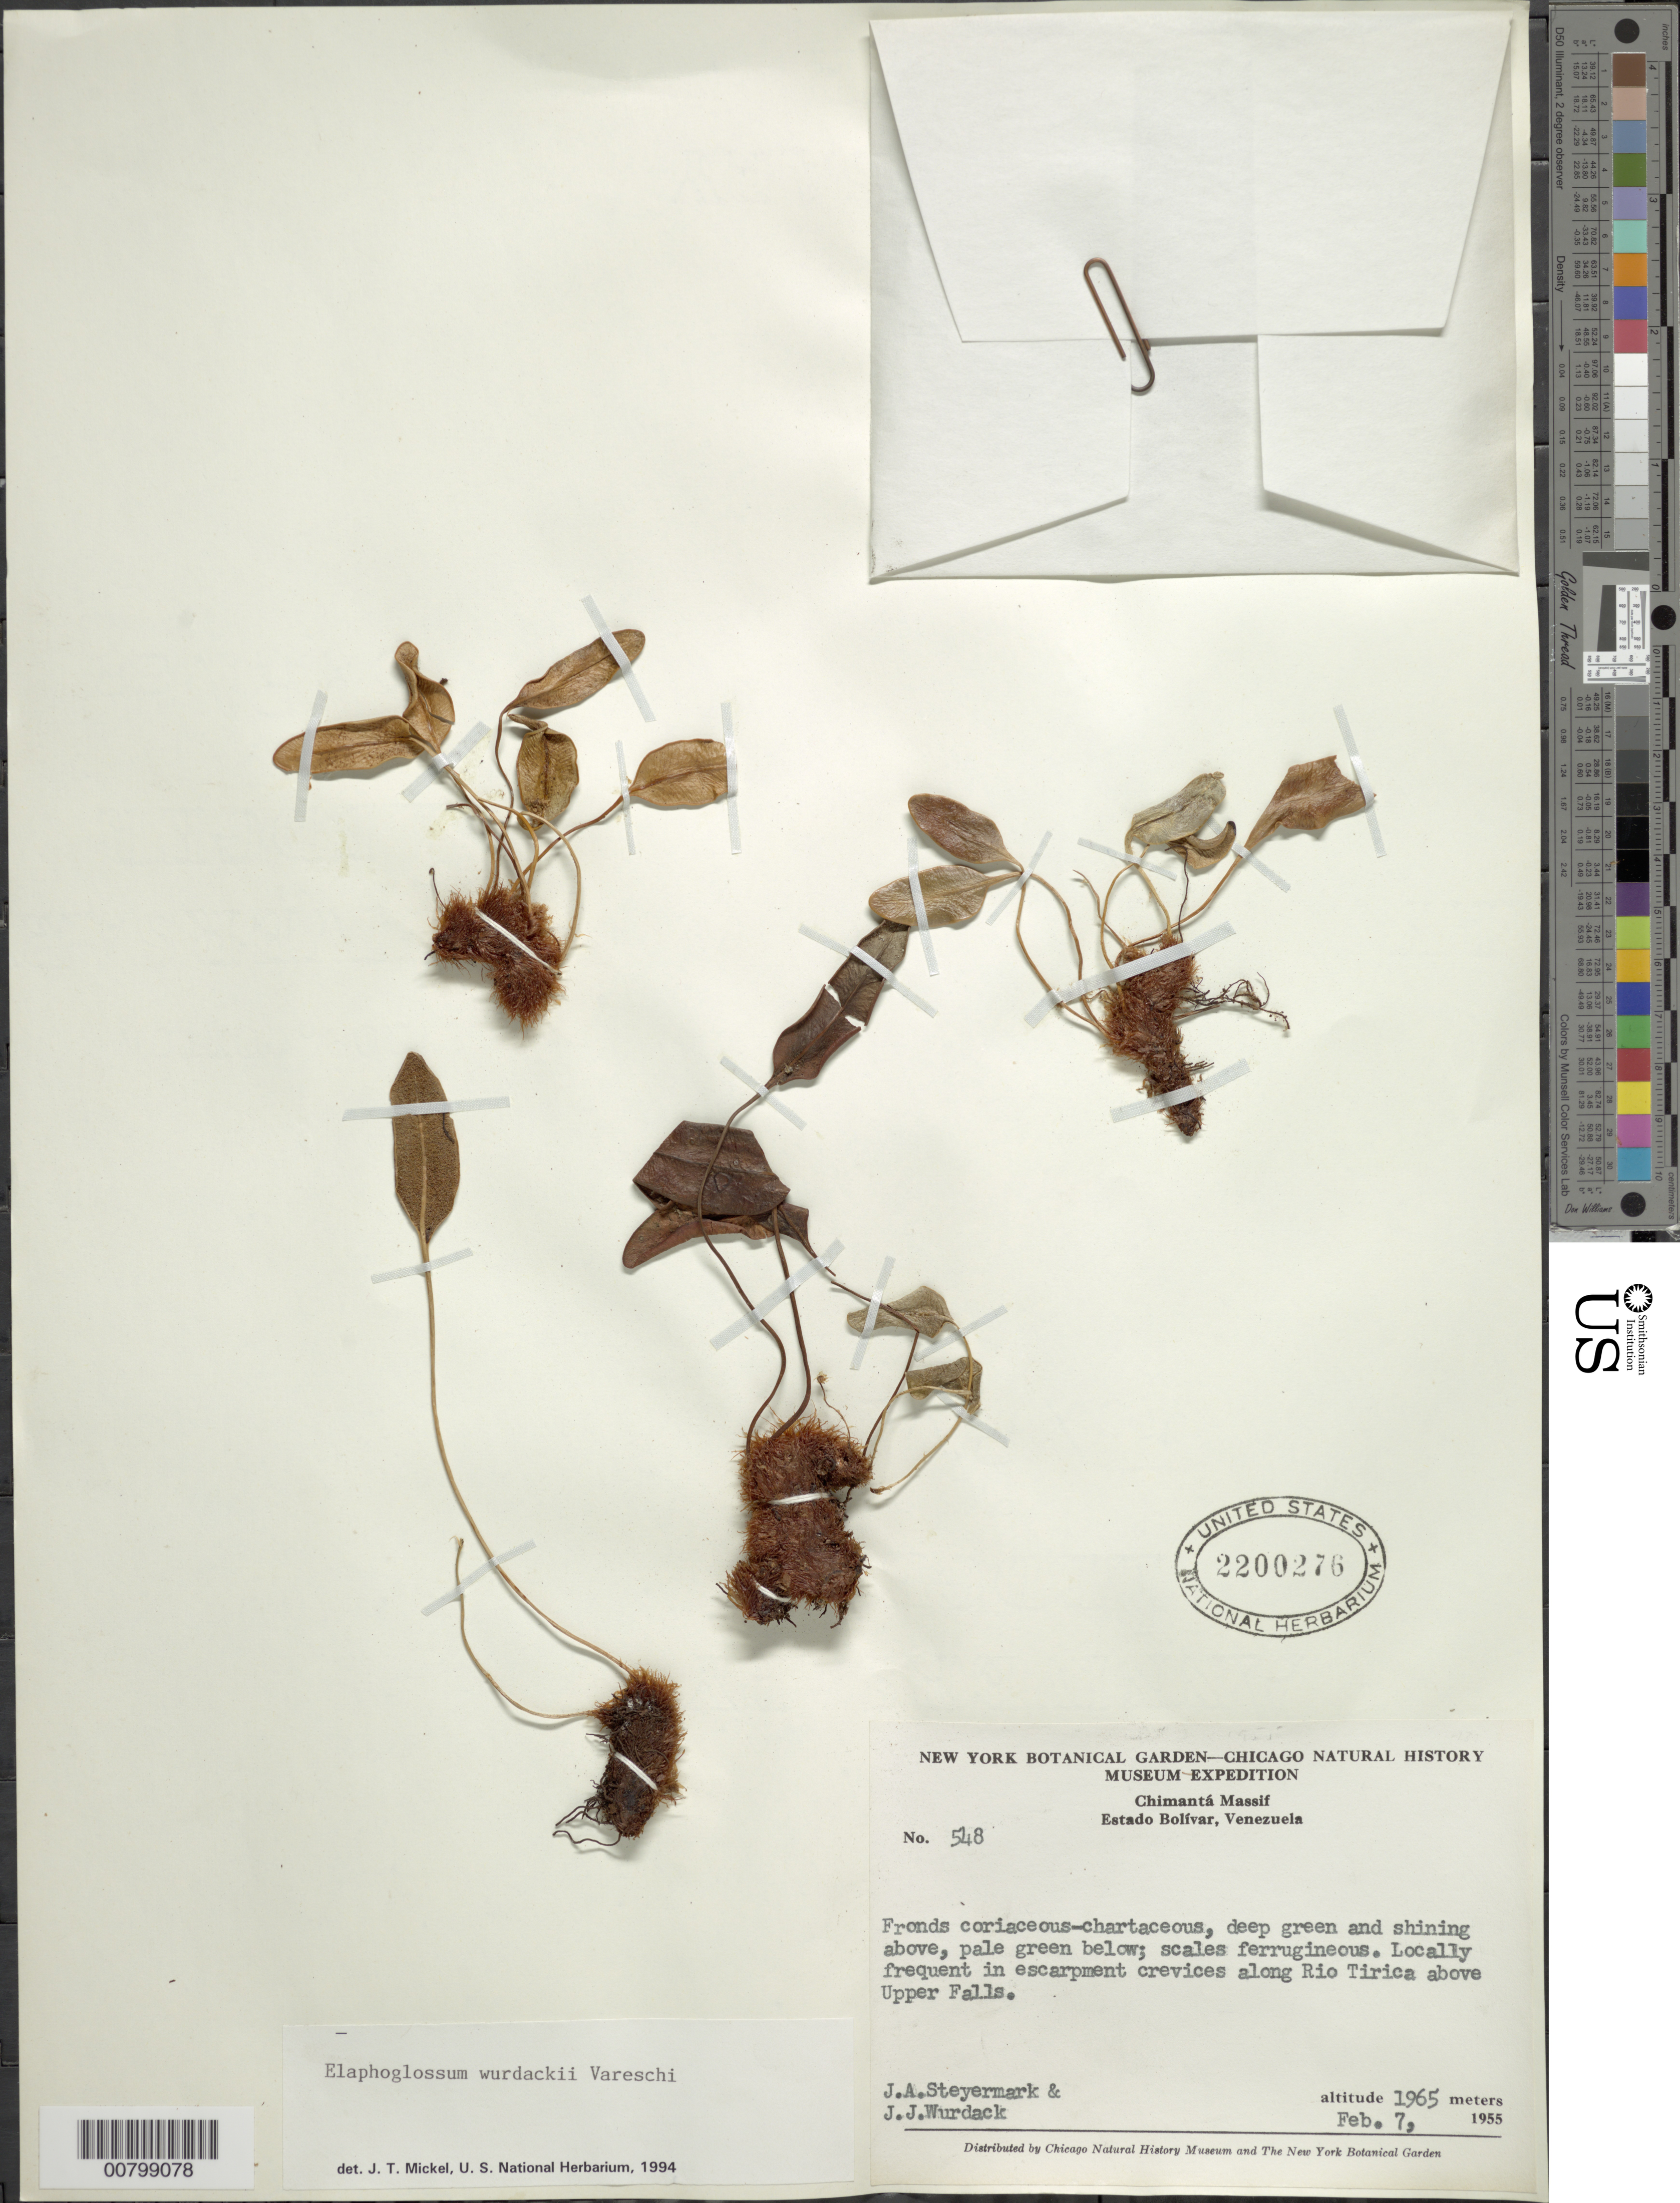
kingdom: Plantae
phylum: Tracheophyta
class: Polypodiopsida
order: Polypodiales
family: Dryopteridaceae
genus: Elaphoglossum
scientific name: Elaphoglossum wurdackii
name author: Vareschi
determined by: Mickel, J. T., (NY), New York Botanical Garden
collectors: J. Steyermark & J. J. Wurdack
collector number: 55 548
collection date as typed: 7-Feb-55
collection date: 1955-02-07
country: Venezuela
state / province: Bolívar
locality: Chimantá Massif, above Upper Falls of Río Tirica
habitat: Escarpment crevices along river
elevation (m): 1965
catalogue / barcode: US 2200276